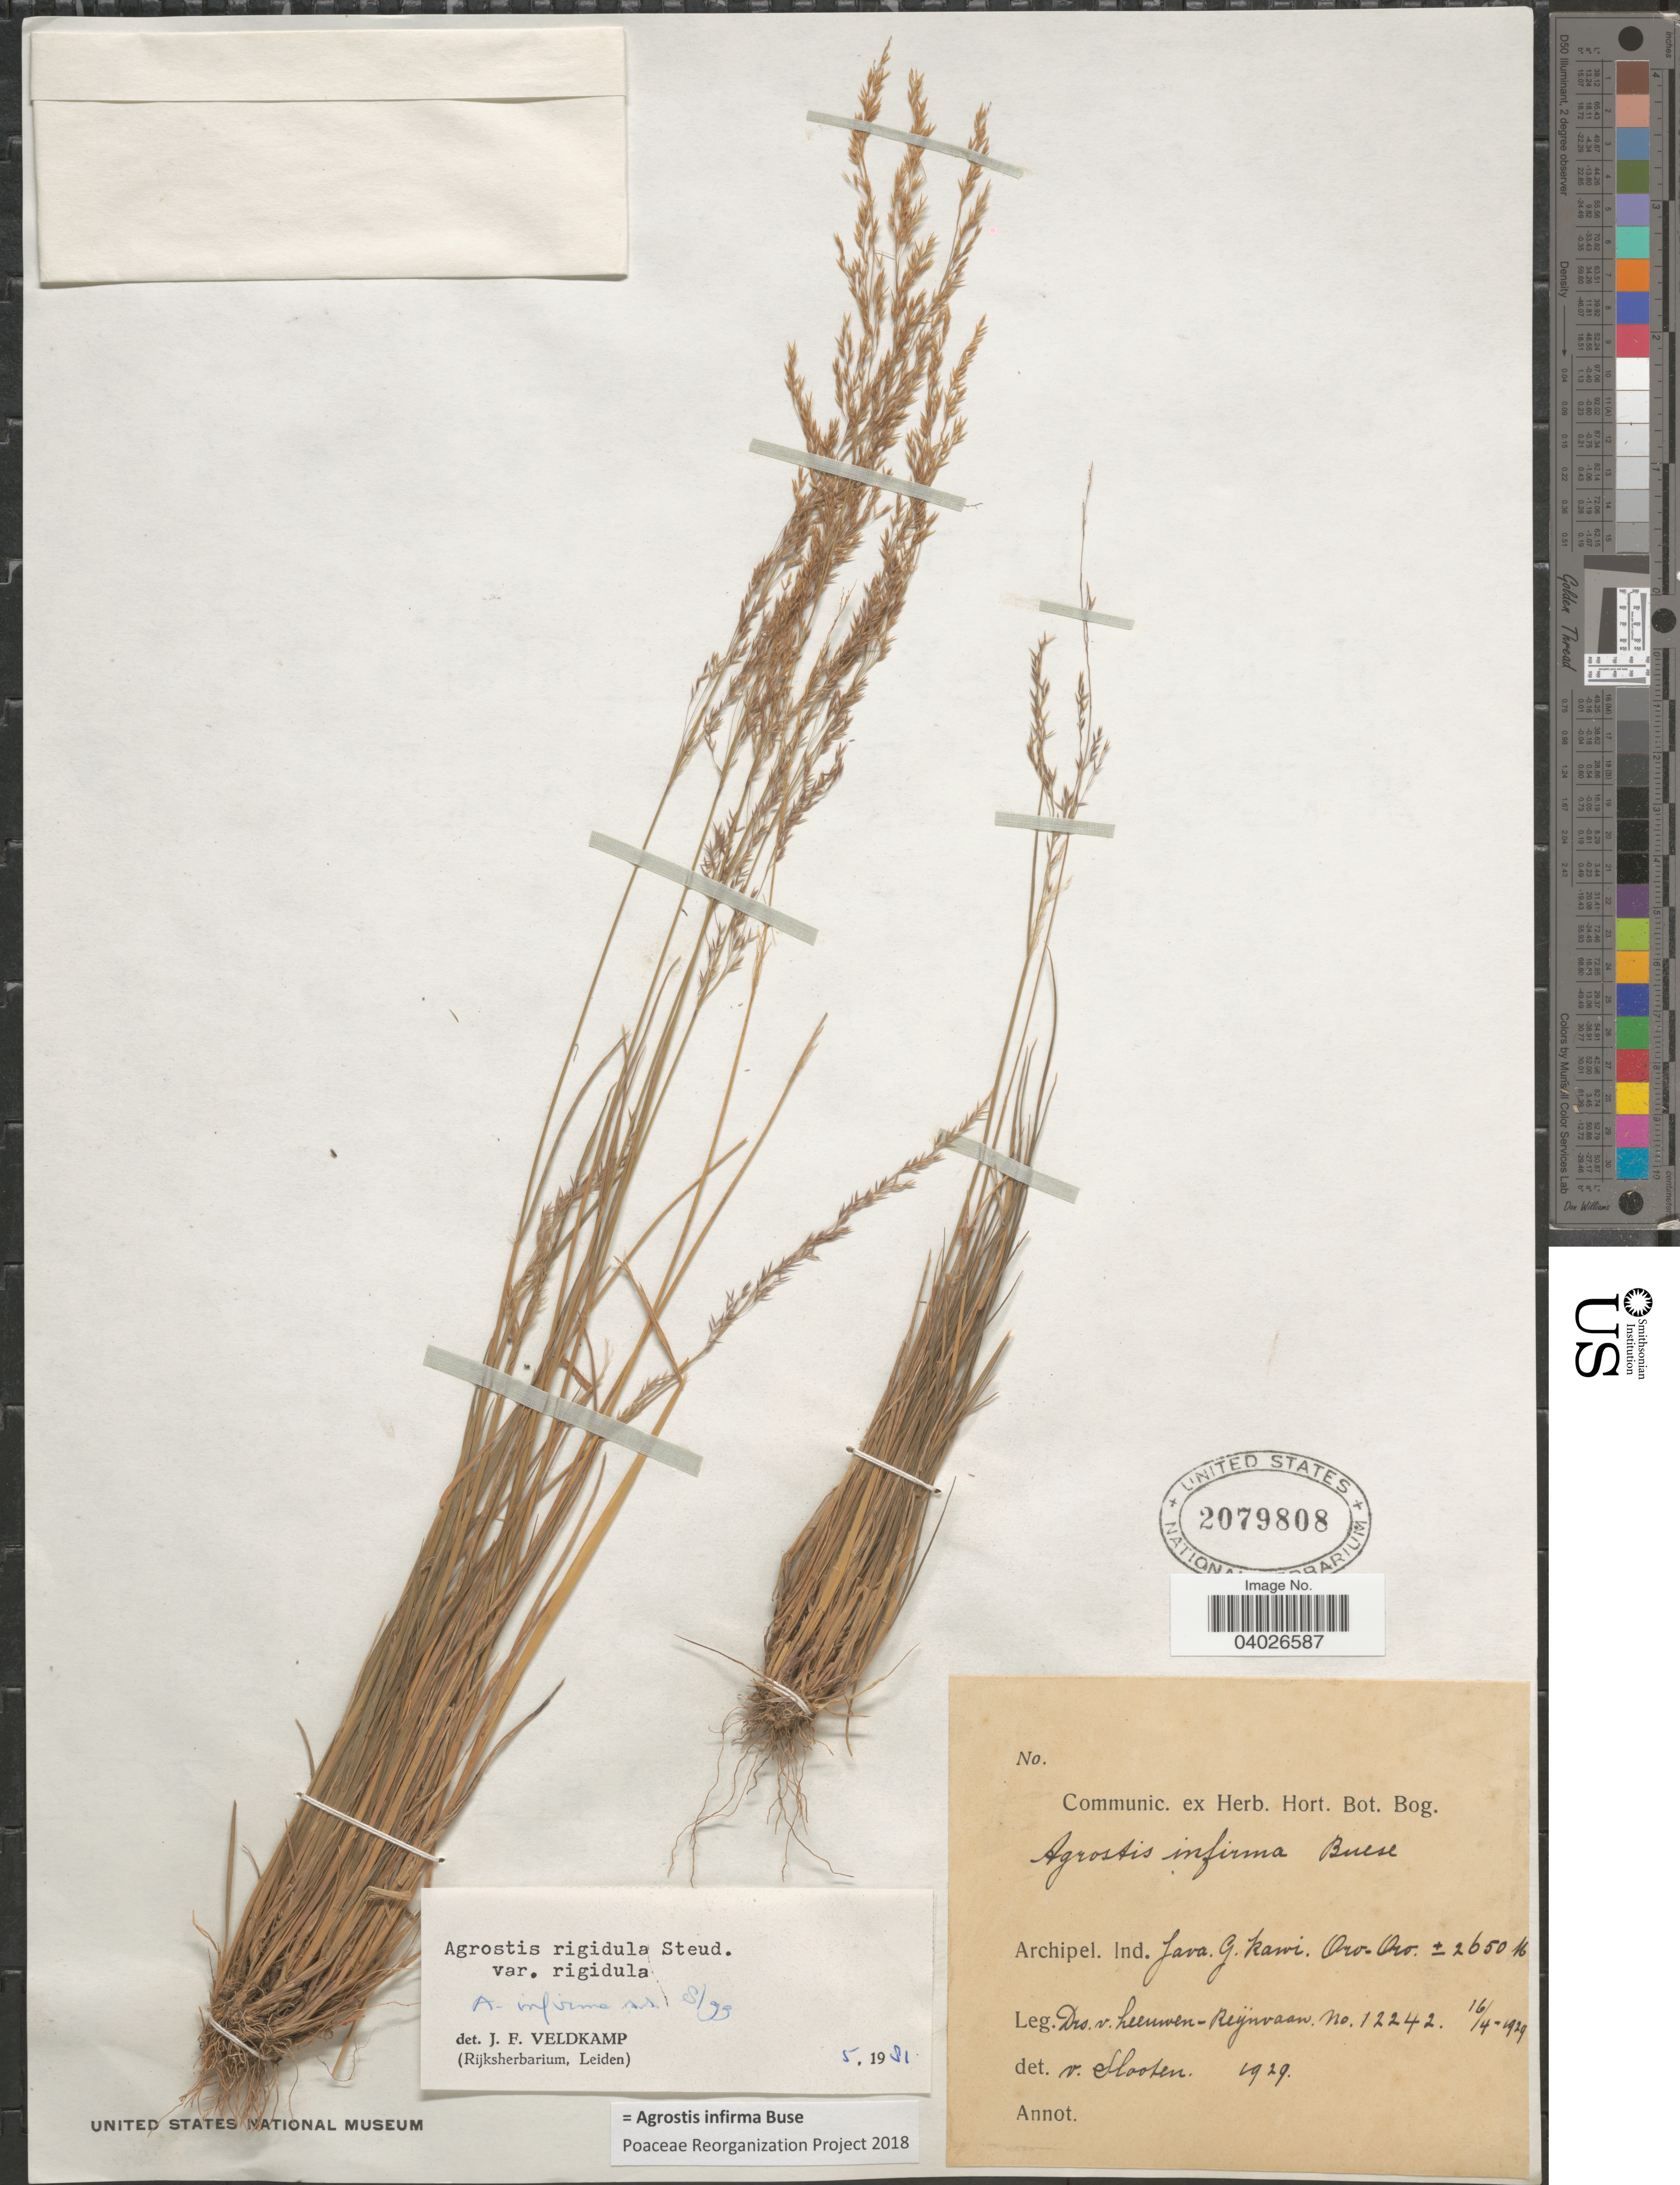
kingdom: Plantae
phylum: Tracheophyta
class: Liliopsida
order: Poales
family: Poaceae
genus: Agrostis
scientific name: Agrostis infirma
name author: Büse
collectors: Leeuwen-Reijnvaarn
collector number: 12242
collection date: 1929-04-16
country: Indonesia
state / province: Java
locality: Archipel. Ind. Java. G. kawi. Oro-Oro.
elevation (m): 2650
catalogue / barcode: US 2079808